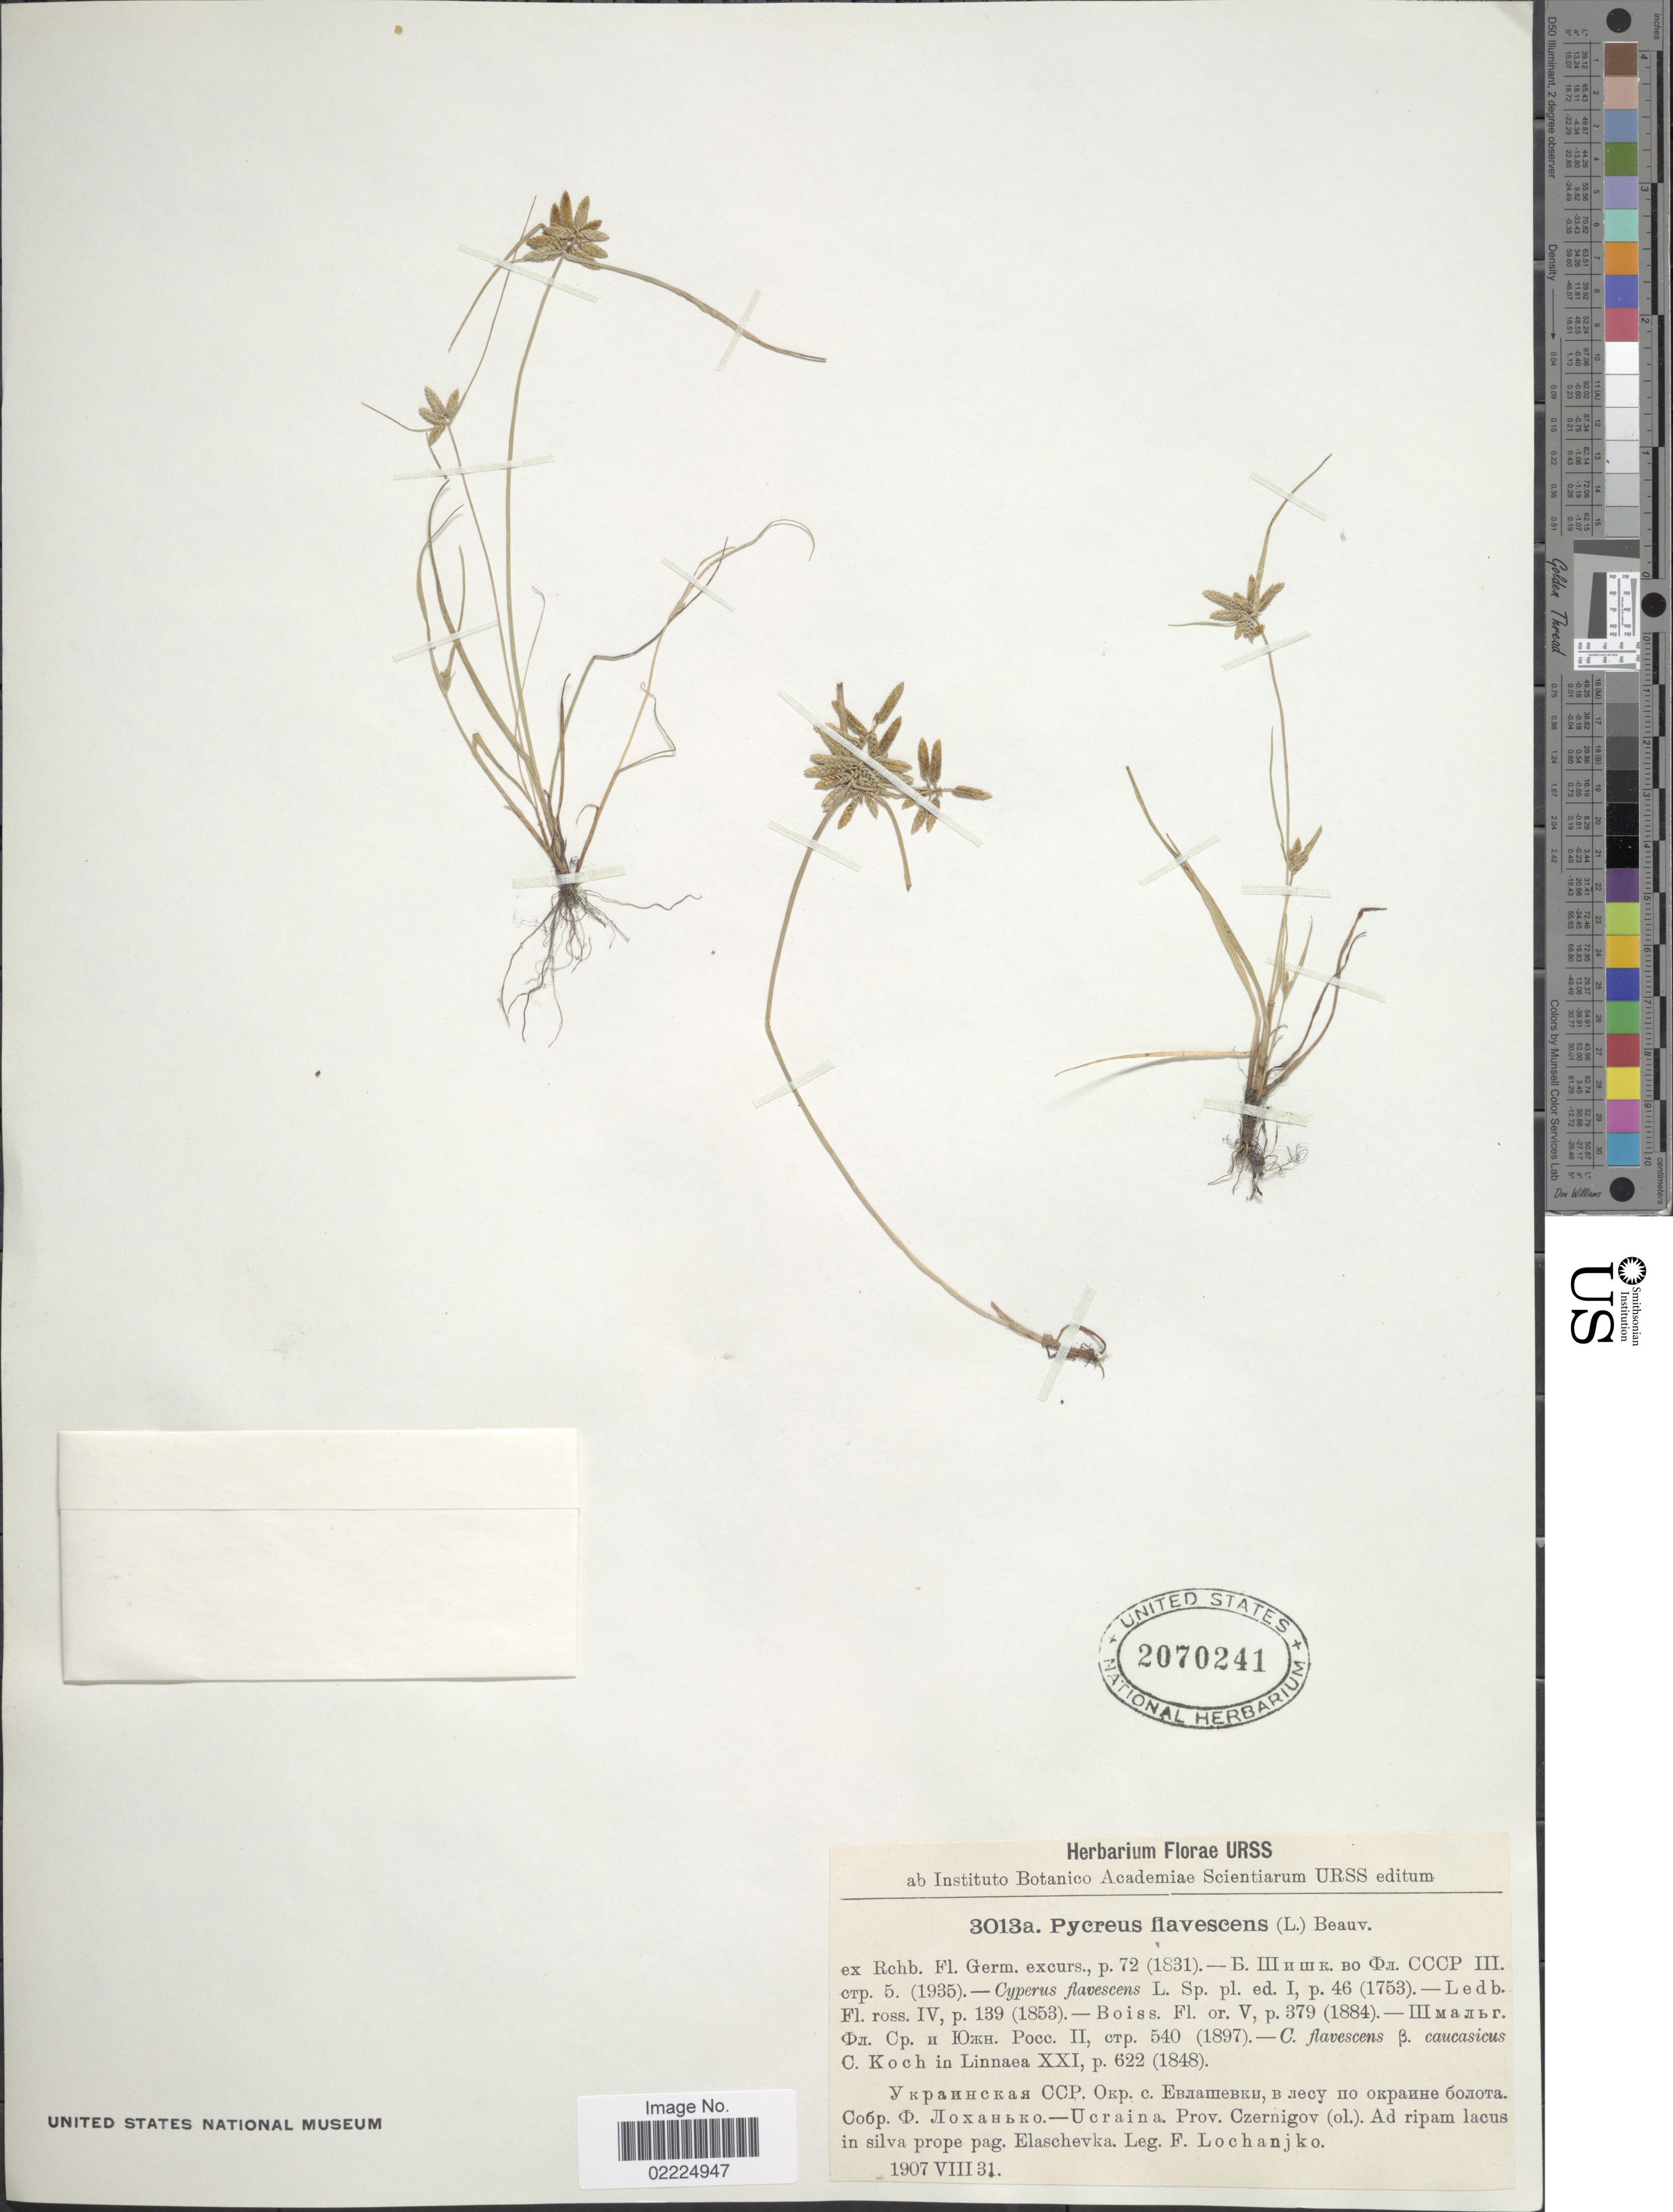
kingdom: Plantae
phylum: Tracheophyta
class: Liliopsida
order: Poales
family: Cyperaceae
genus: Cyperus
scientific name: Cyperus flavescens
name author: L.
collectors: F. Lochanjko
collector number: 3013a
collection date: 1907-08-31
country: Ukraine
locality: Prov. Czernigov (ol.) Ad ripam lacus in silva prope pag. Elaschevka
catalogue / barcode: US 2070241